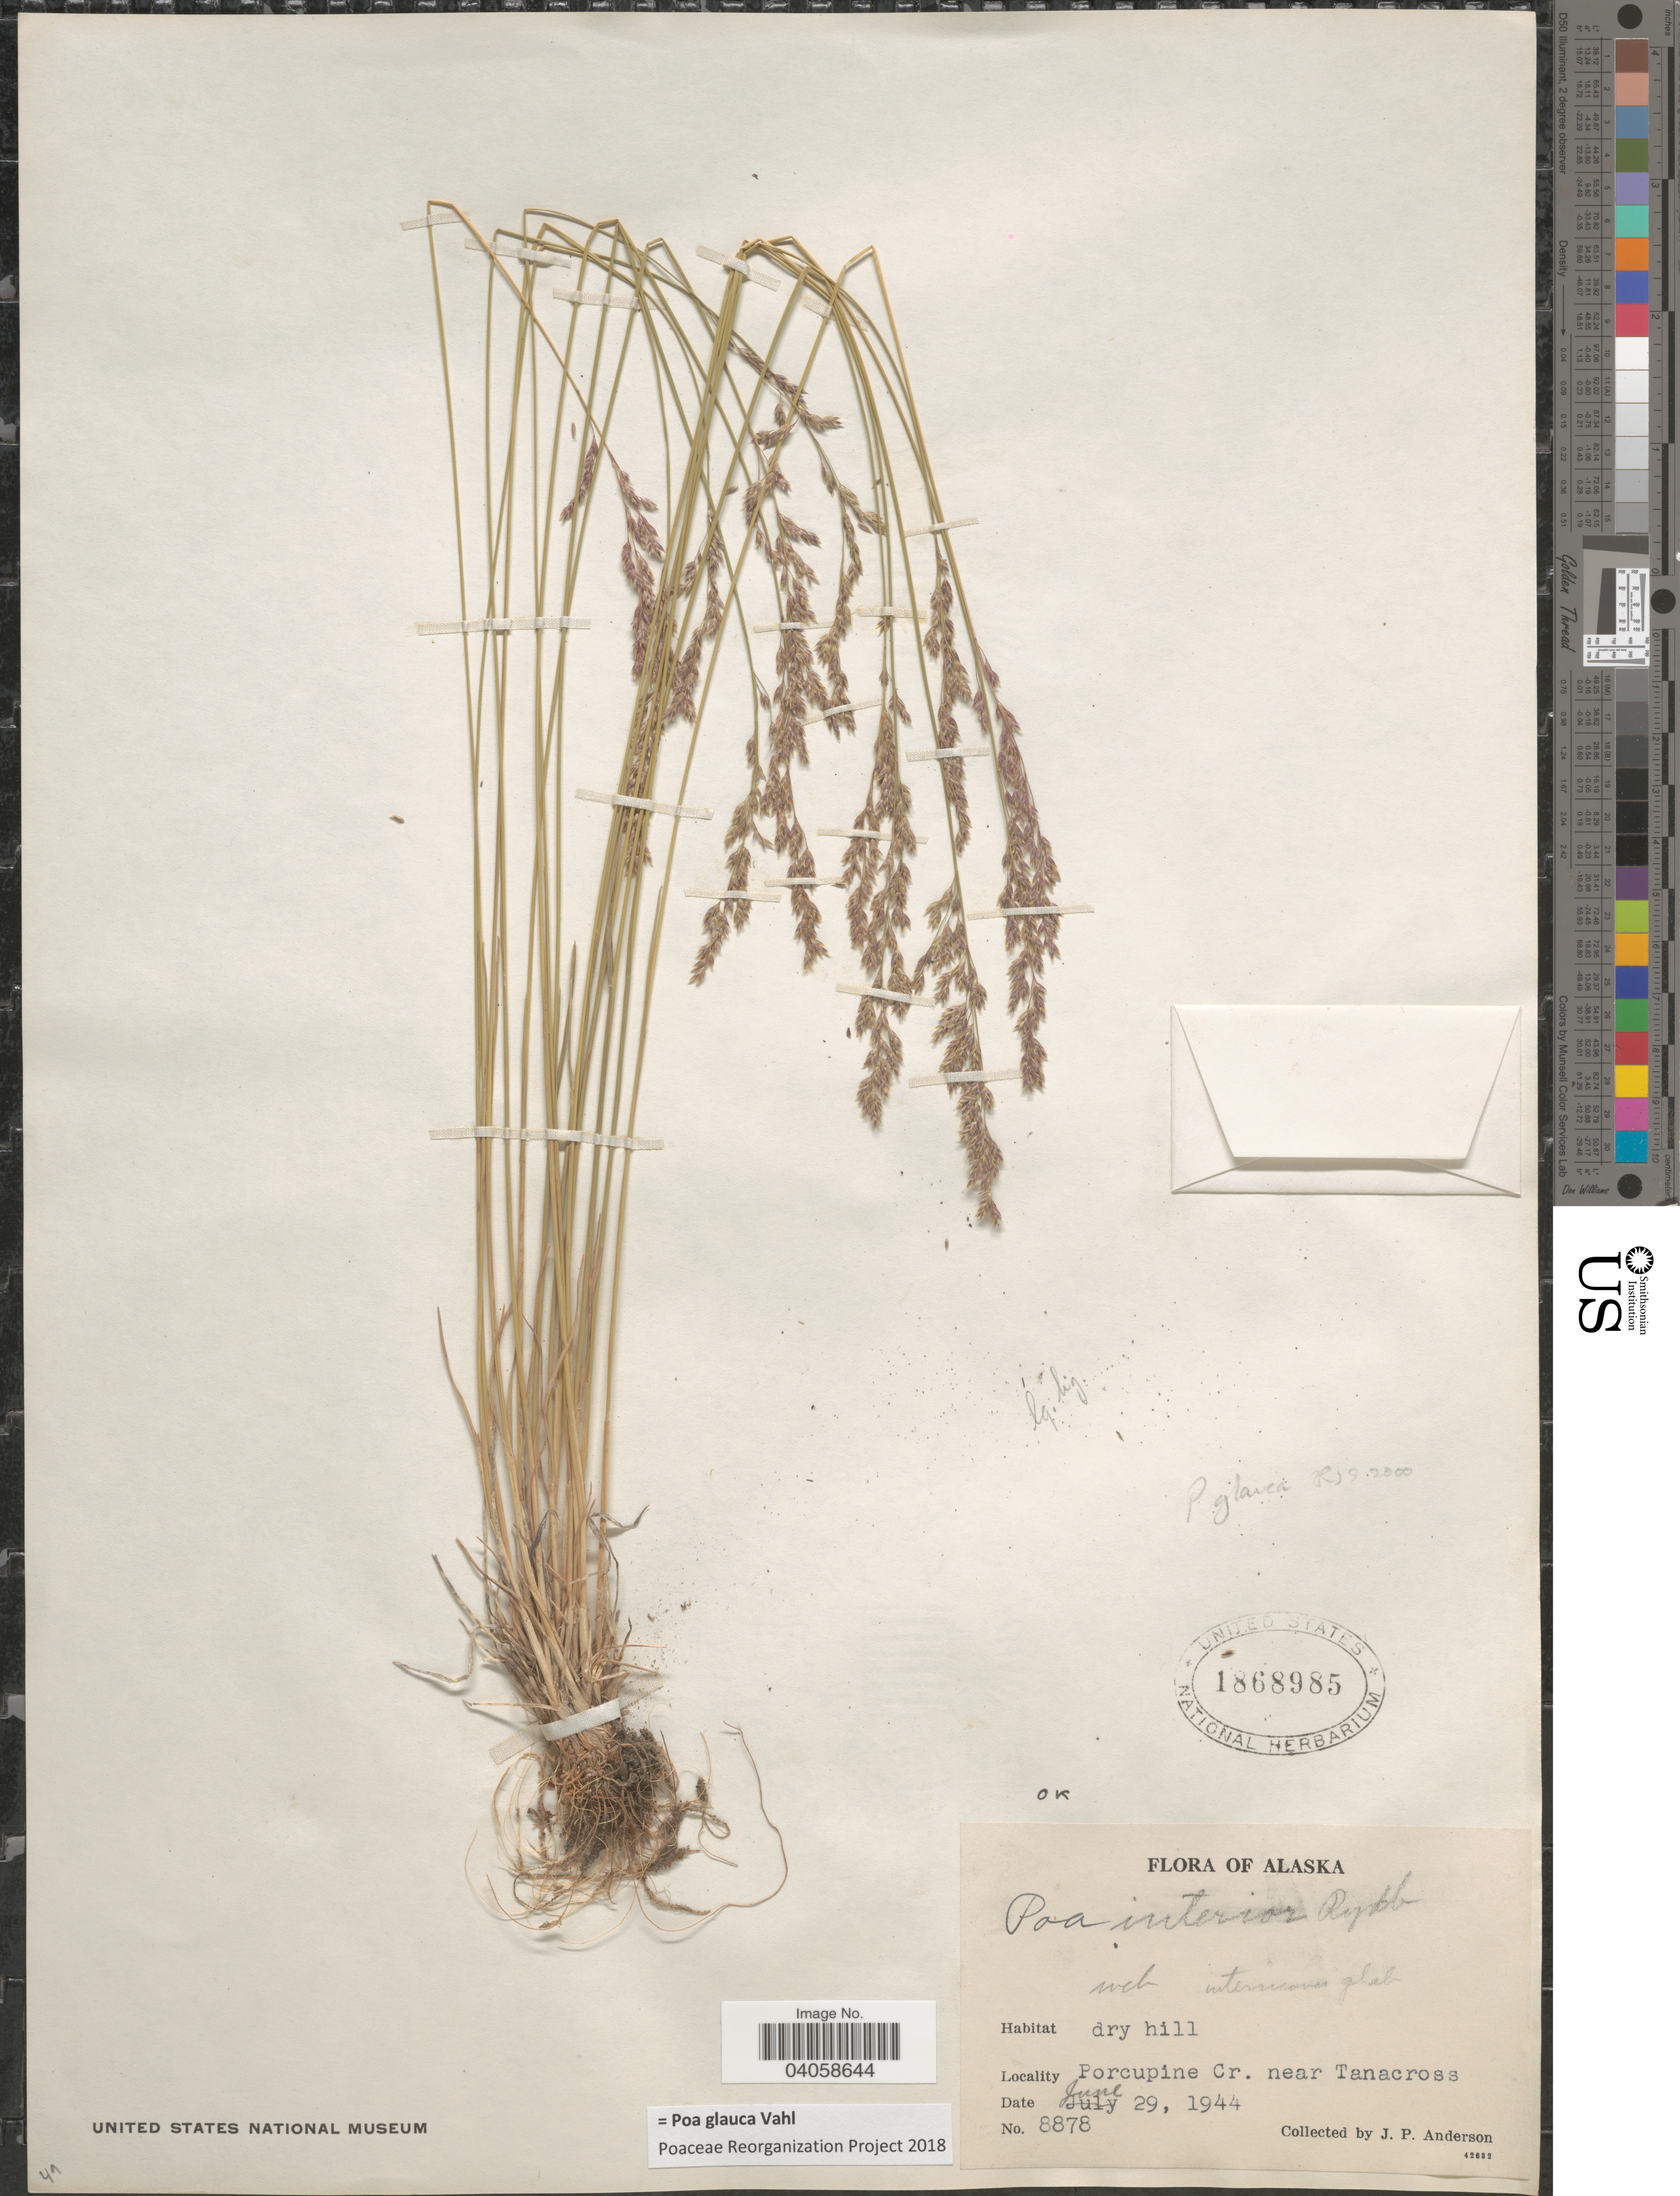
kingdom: Plantae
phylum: Tracheophyta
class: Liliopsida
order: Poales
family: Poaceae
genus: Poa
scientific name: Poa glauca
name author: Vahl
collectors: J. P. Anderson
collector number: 8878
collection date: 1944-06-29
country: United States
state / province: Alaska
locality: Porcupine Cr. near Tanacross.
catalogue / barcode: US 1868985